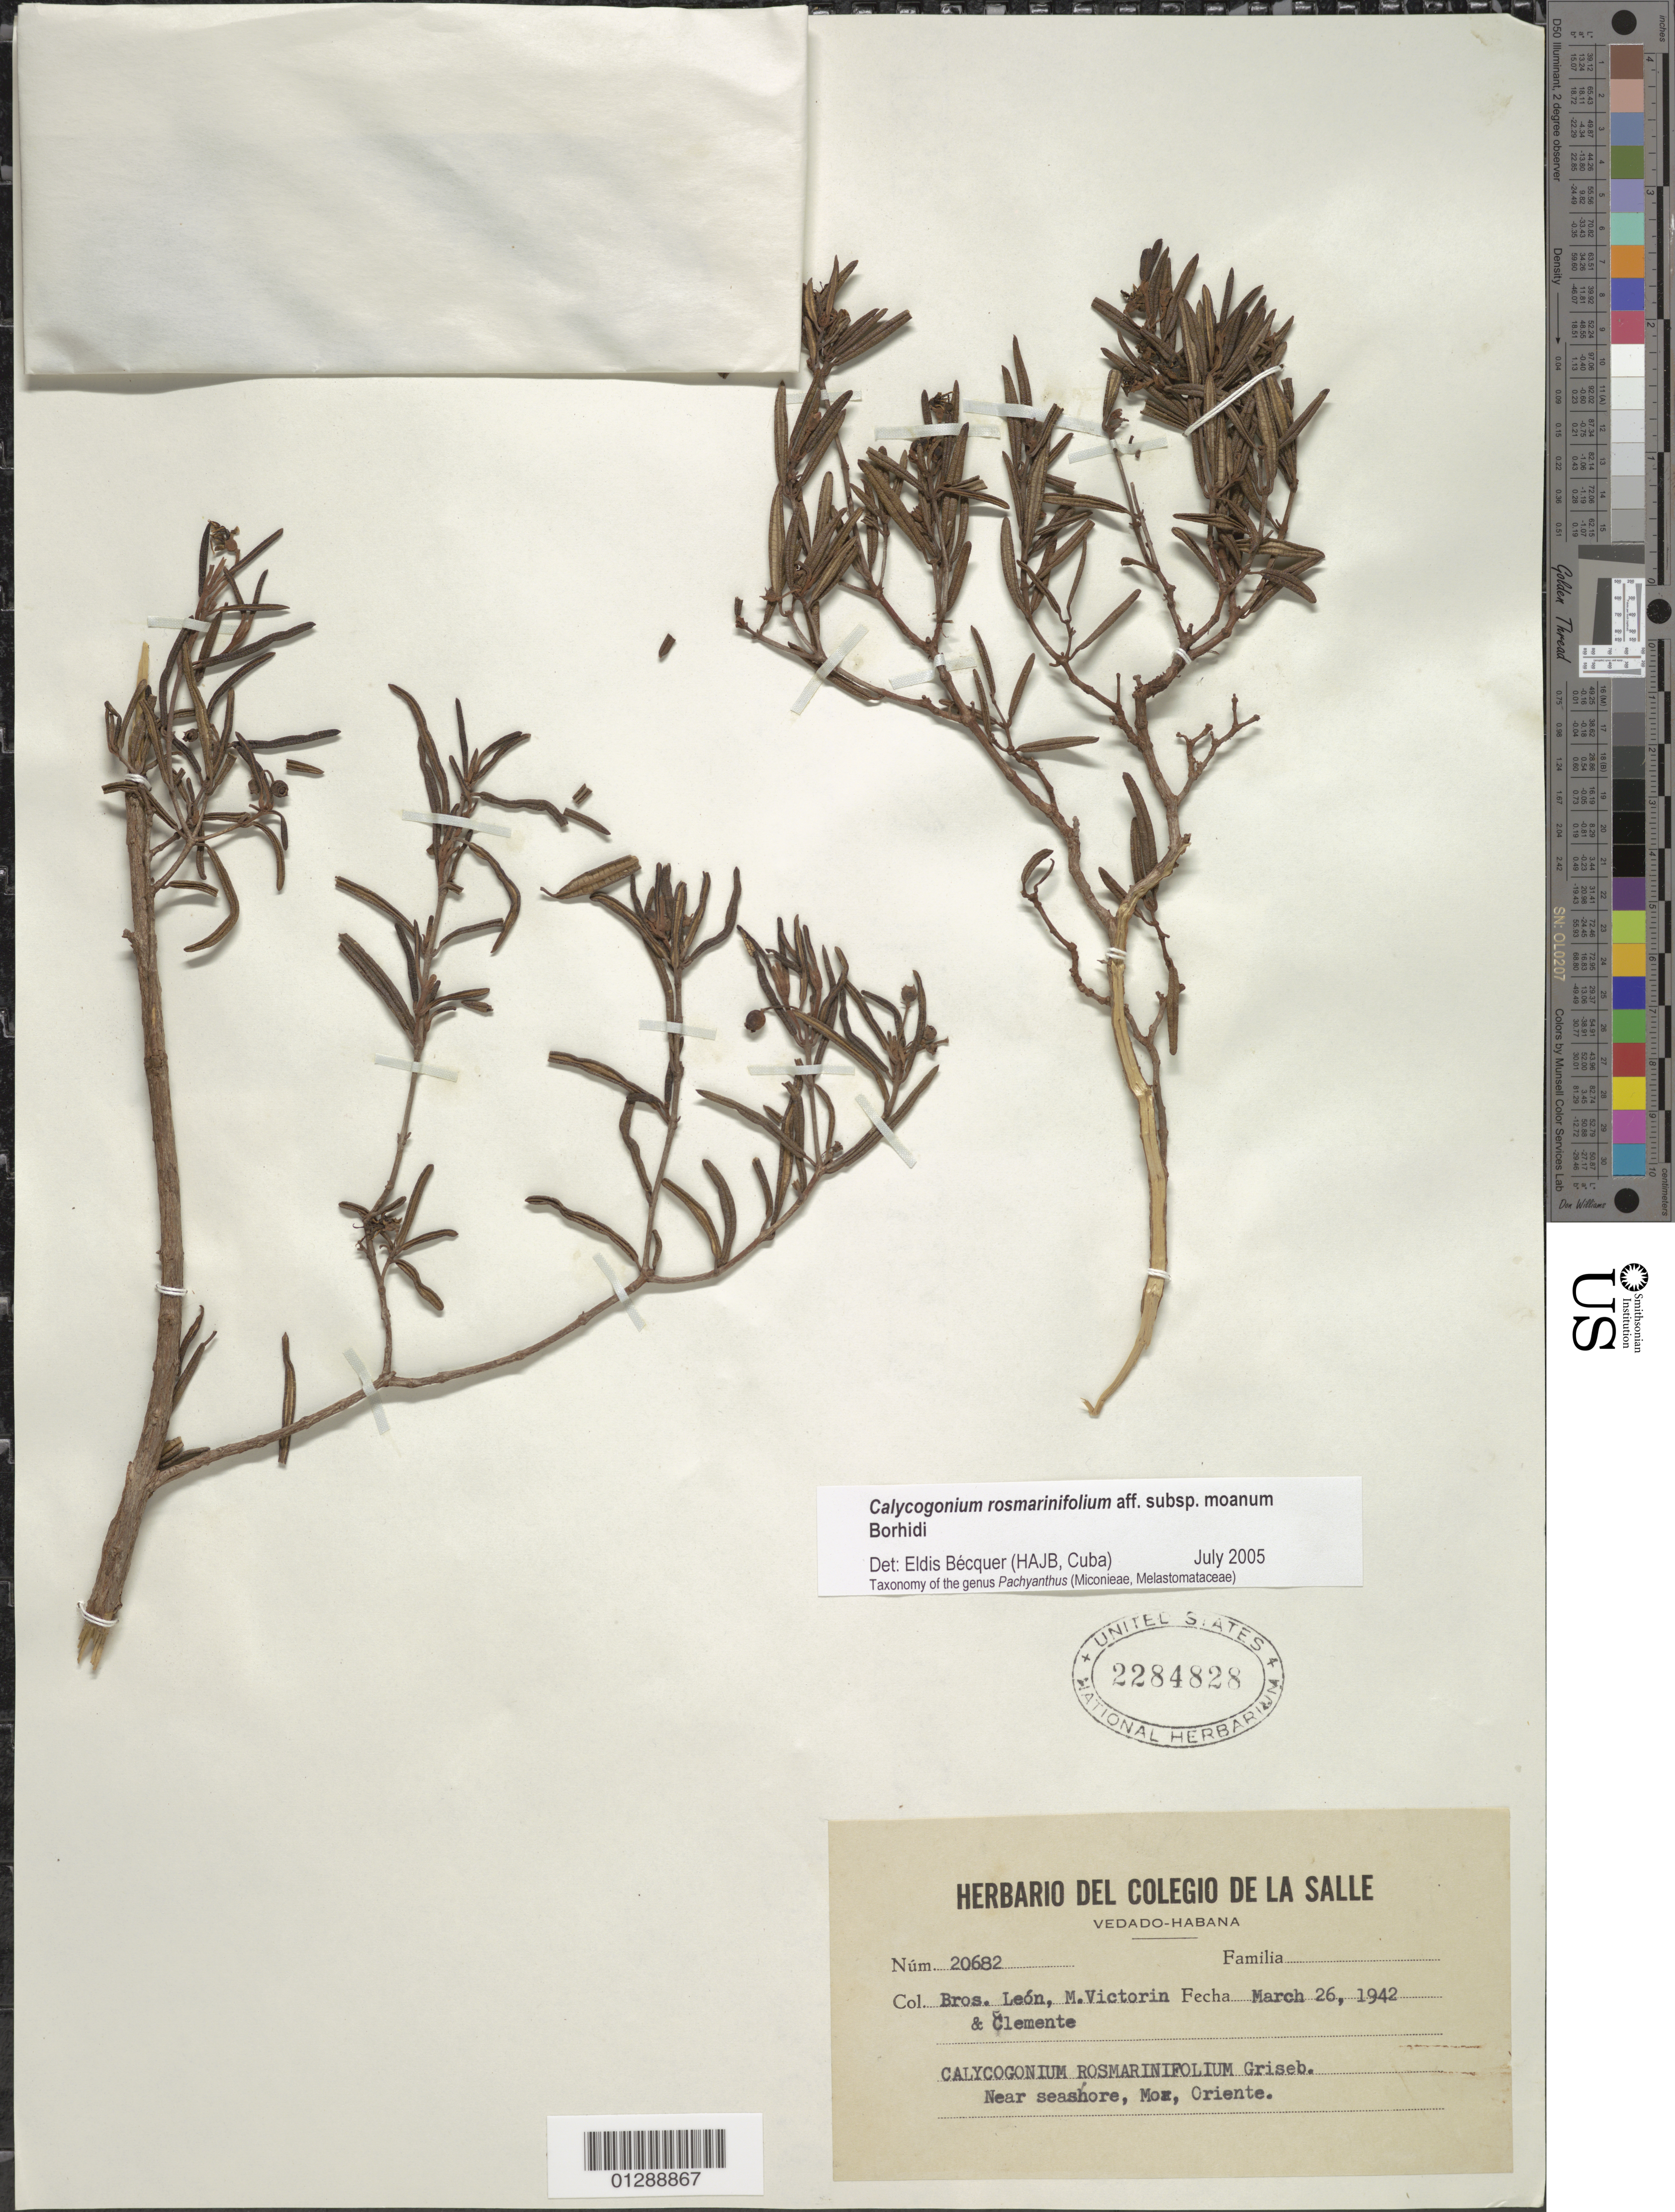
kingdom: Plantae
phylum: Tracheophyta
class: Magnoliopsida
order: Myrtales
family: Melastomataceae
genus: Calycogonium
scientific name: Calycogonium rosmariniifolium subsp. rosmariniifolium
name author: Griseb.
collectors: Bro. León, Fr. Marie-Victorin & Bro. Clemente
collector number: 20682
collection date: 1942-03-26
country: Cuba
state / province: Holguín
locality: Oriente. Moa.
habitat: Near seashore.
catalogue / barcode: US 2284828